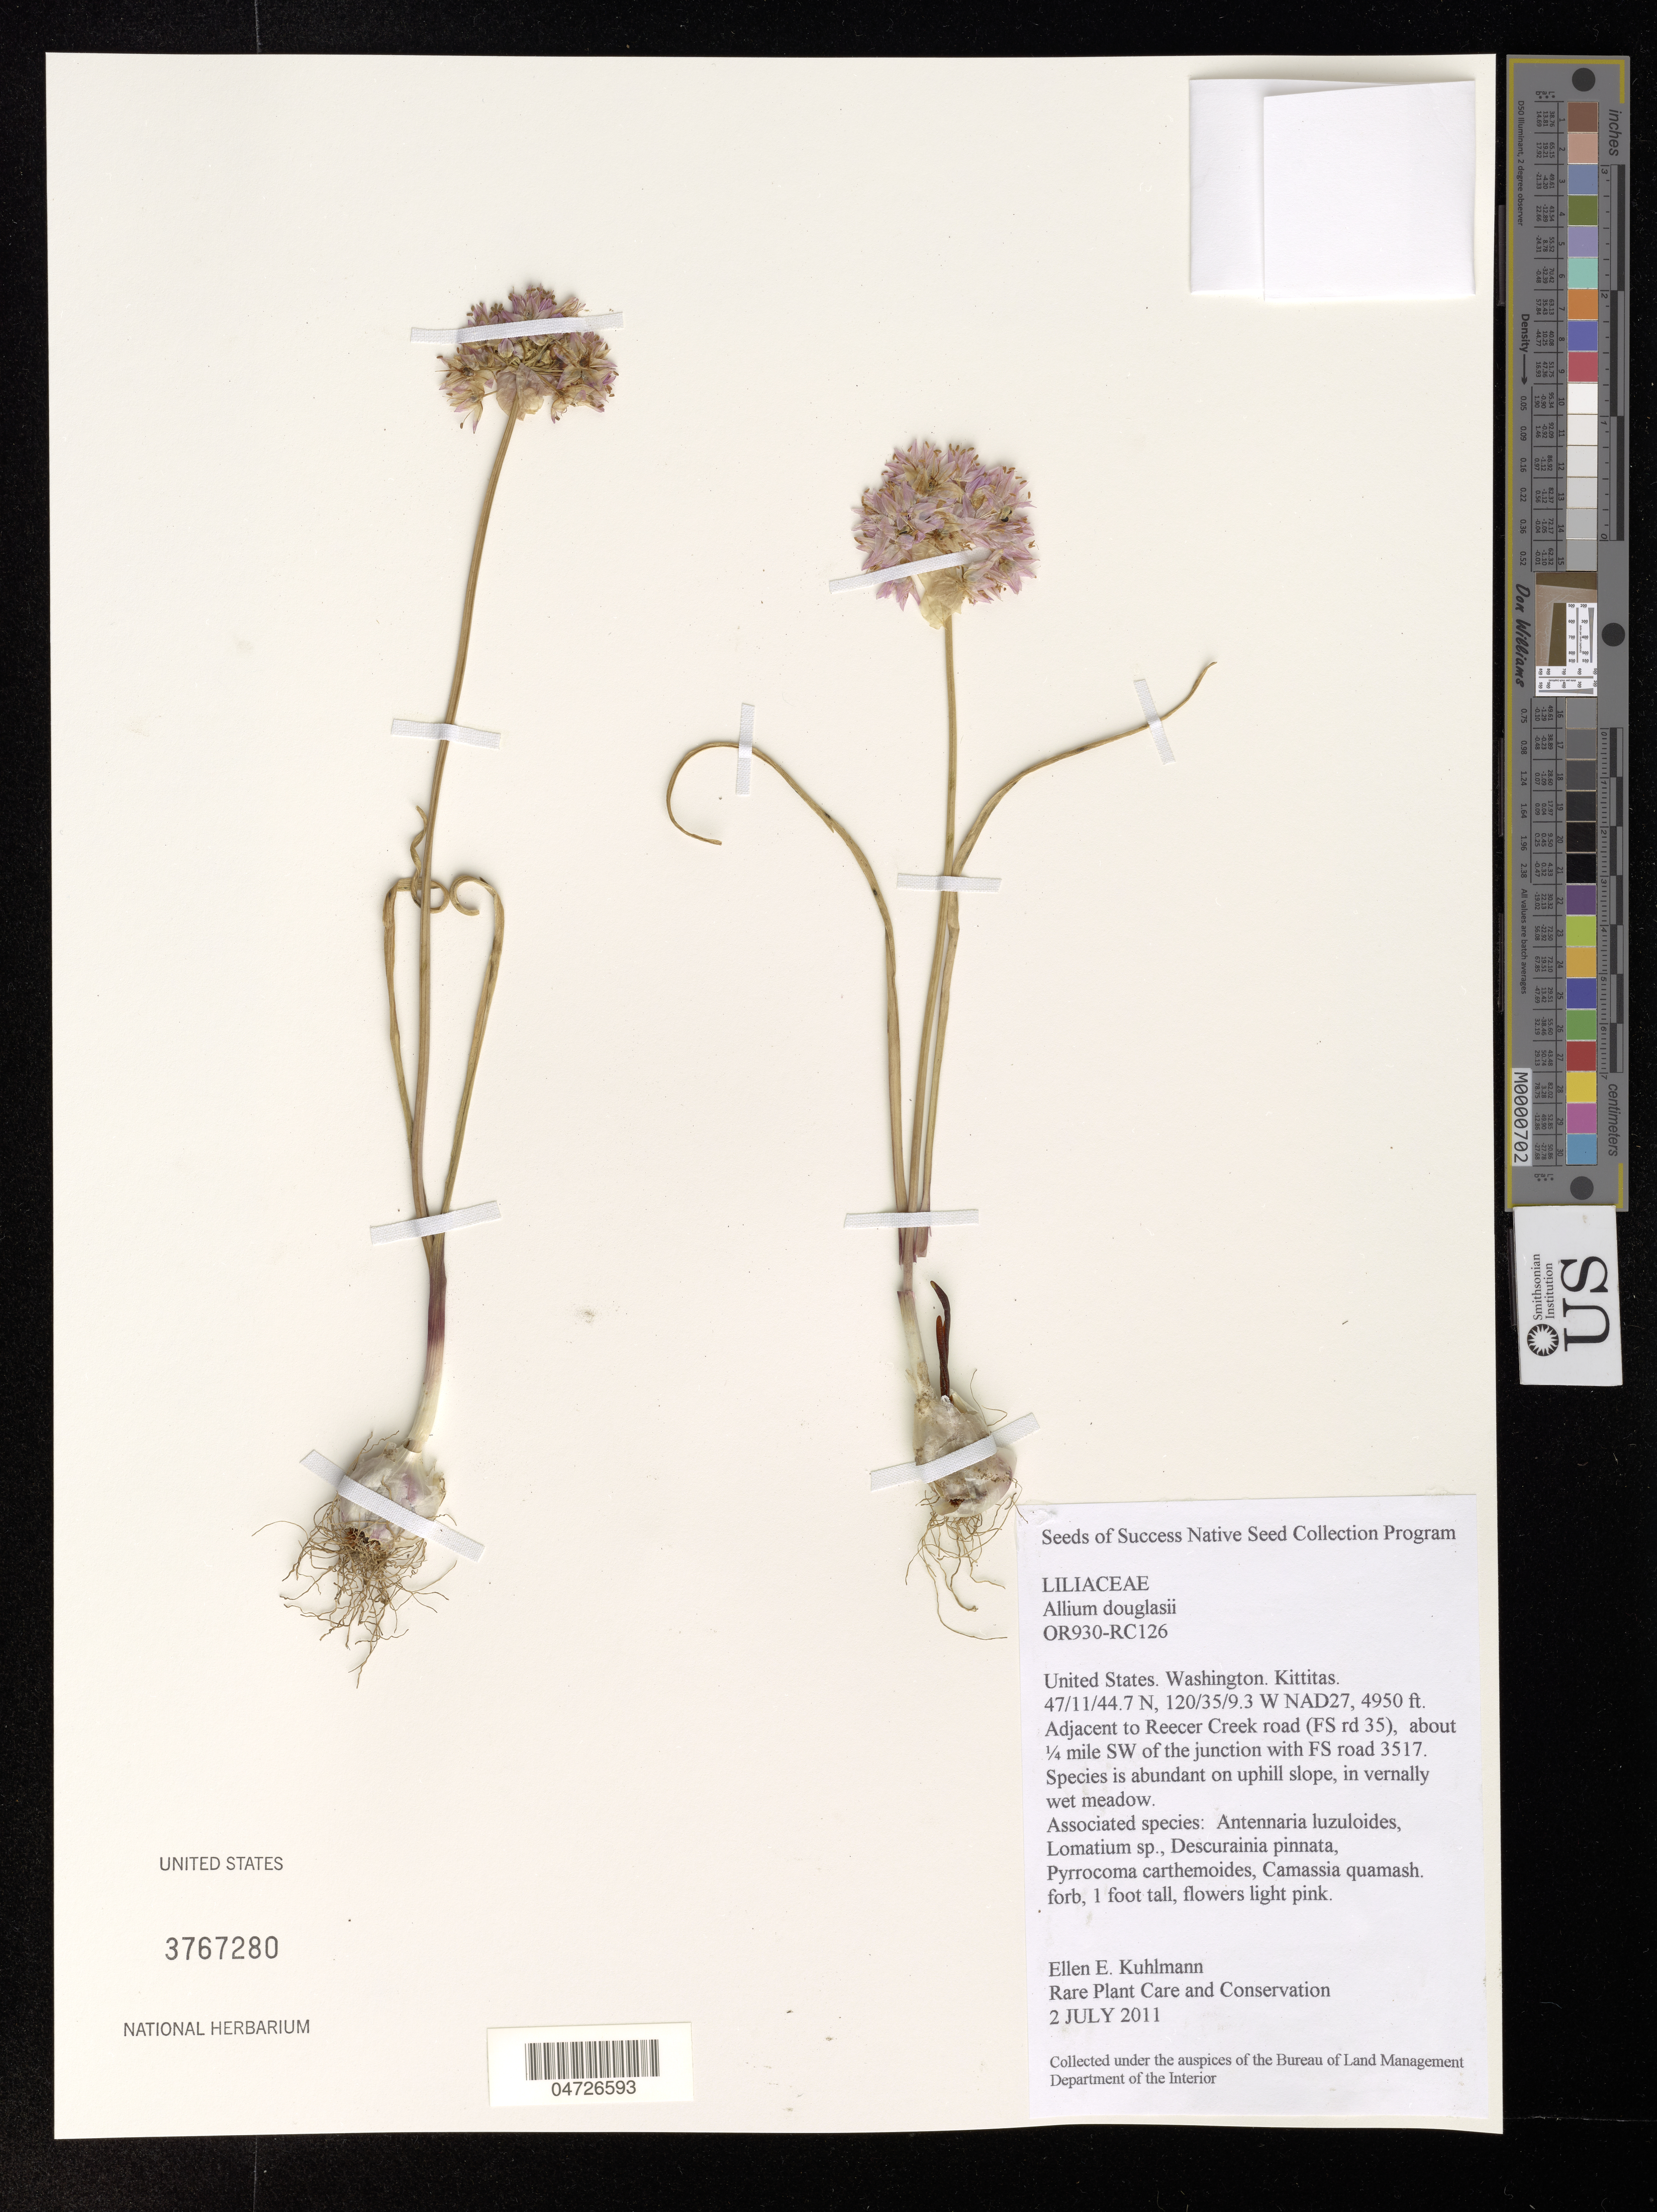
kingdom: Plantae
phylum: Tracheophyta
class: Liliopsida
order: Asparagales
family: Amaryllidaceae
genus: Allium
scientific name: Allium douglasii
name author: Hook.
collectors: E. Kuhlmann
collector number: OR930-RC126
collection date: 2011-07-02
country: United States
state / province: Washington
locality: Kittitas. Adjacent to Reecer Creek road (FS rd 35), about 1/4 mile SW of the junction with FS road 3517.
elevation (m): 1509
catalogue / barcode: US 3767280